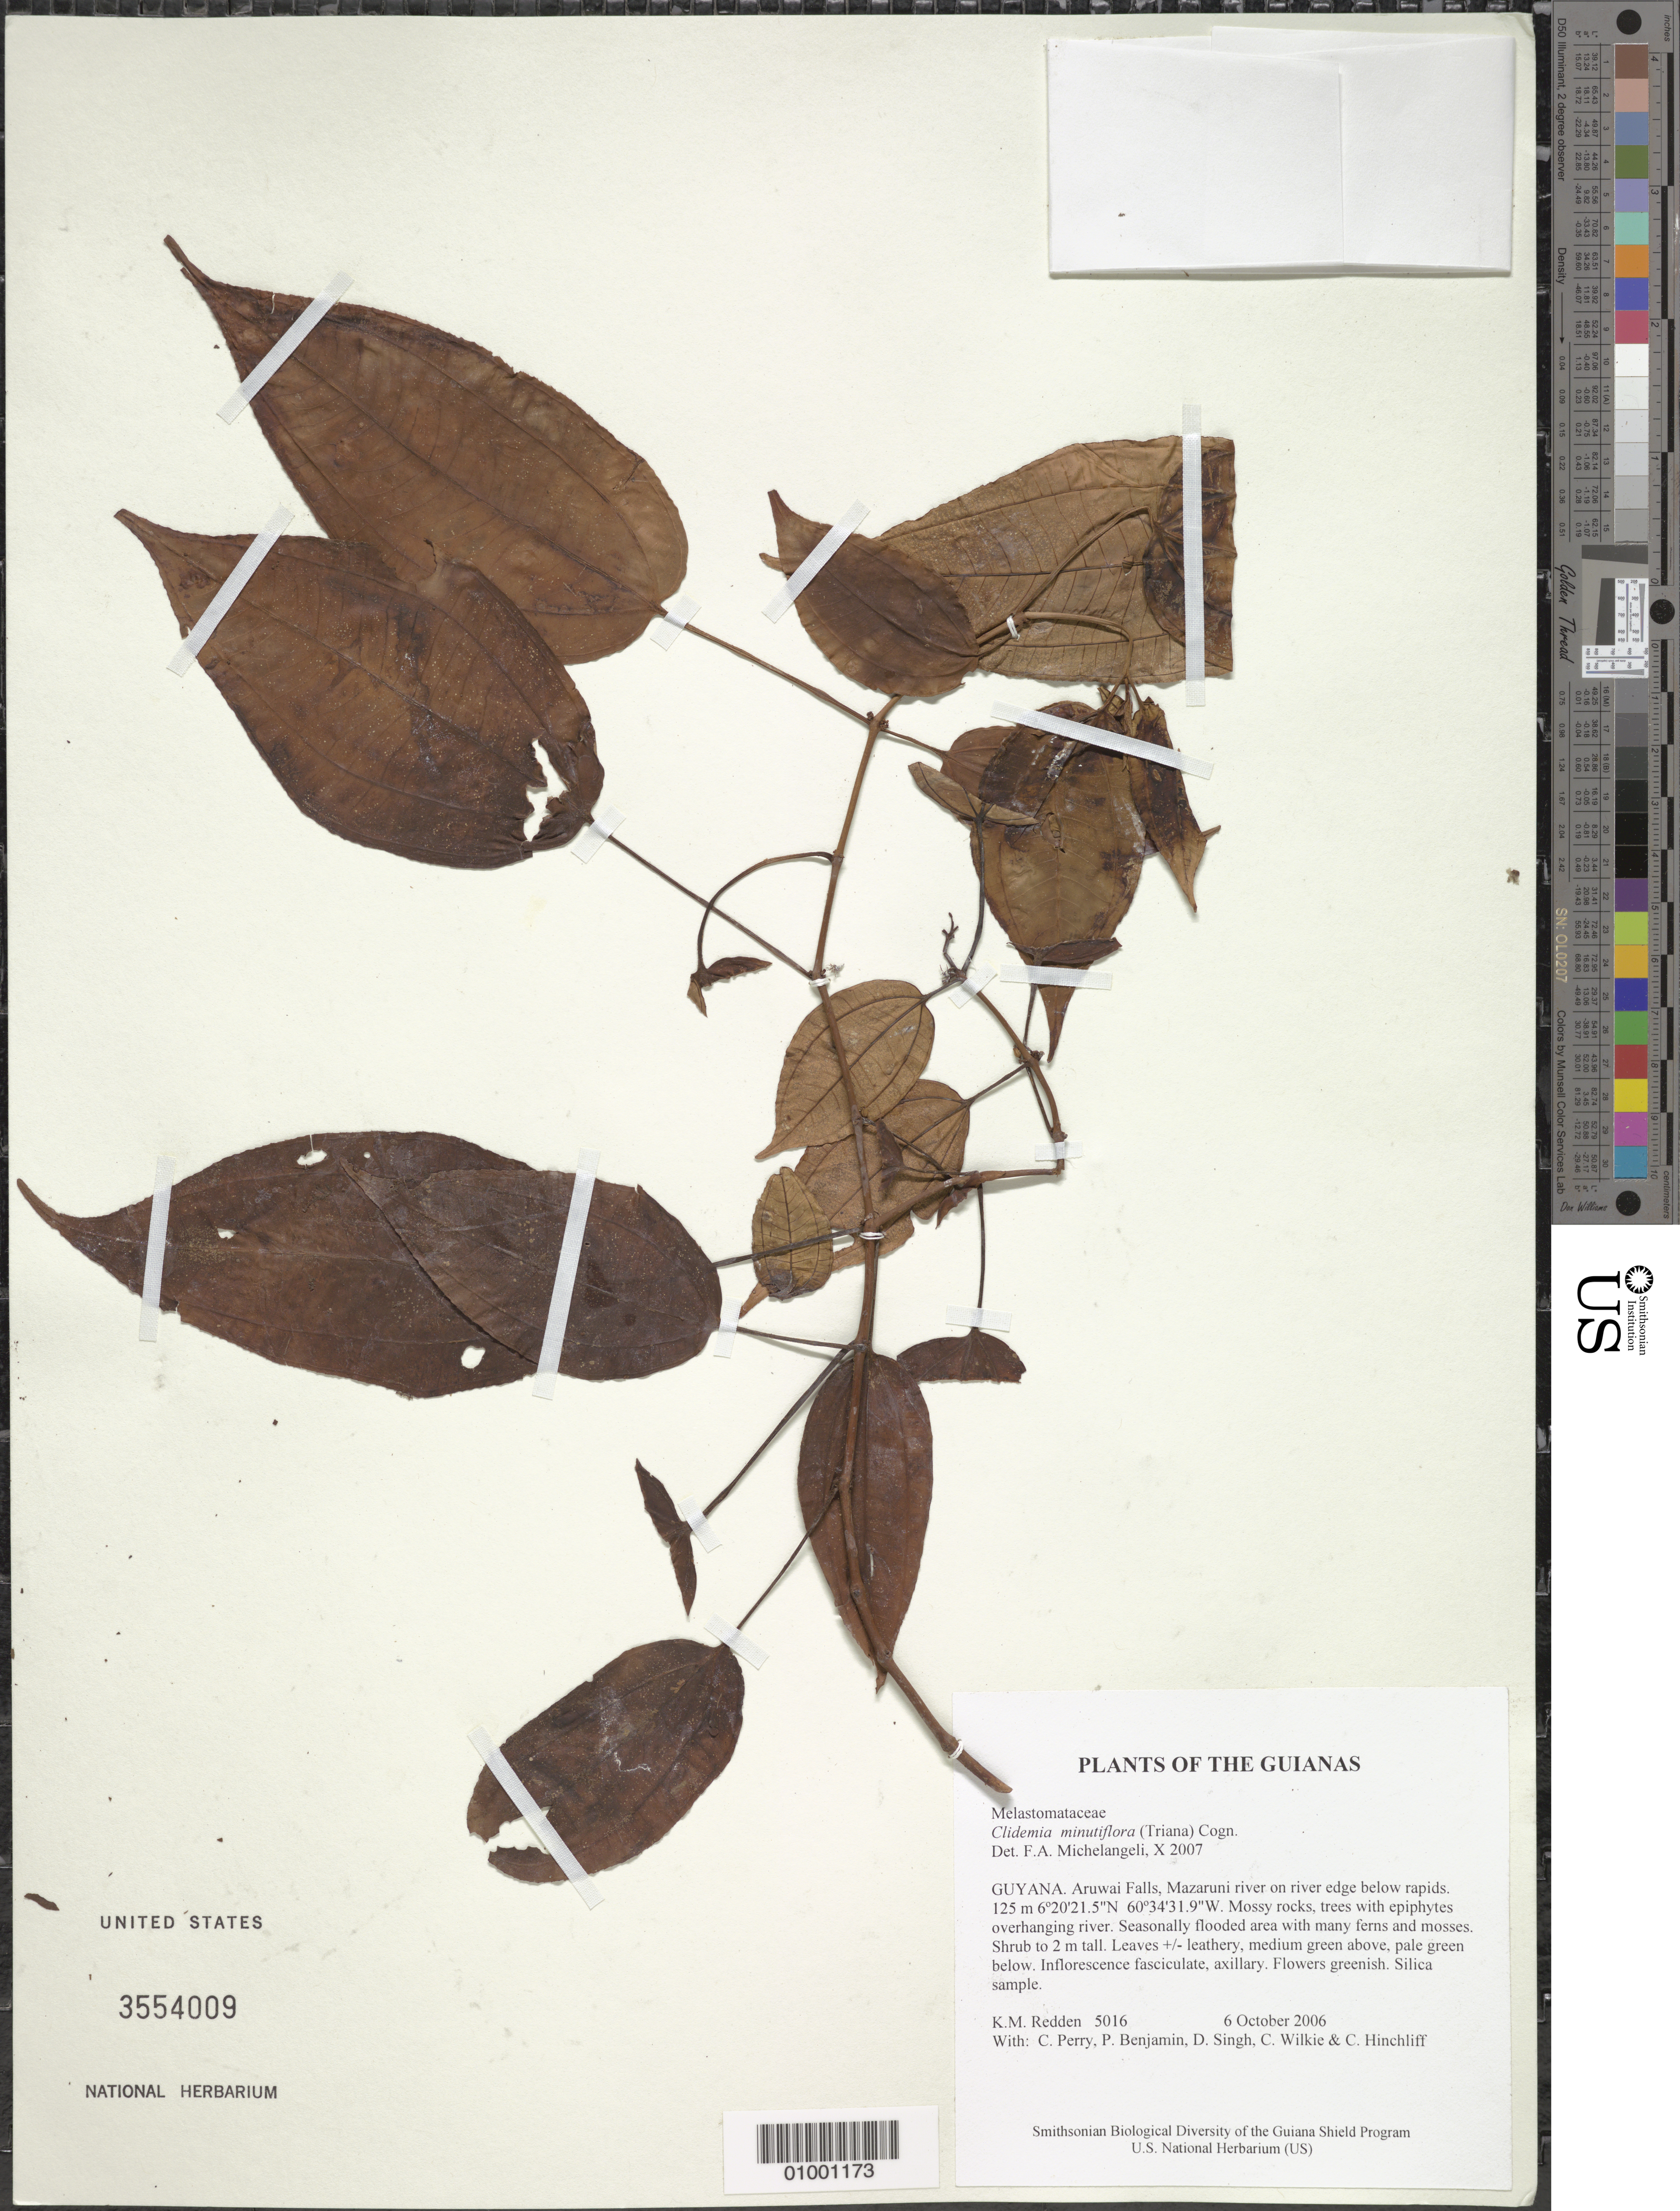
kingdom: Plantae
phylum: Tracheophyta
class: Magnoliopsida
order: Myrtales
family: Melastomataceae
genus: Clidemia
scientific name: Clidemia minutiflora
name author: (Triana) Cogn.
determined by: Michelangeli, F. A.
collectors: K. M. Redden, C. Perry, P. Benjamin, D. Singh, C. Wilkie & C. E. Hinchliff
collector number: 5016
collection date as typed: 6 October 2006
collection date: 2006-10-06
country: Guyana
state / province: Cuyuni-Mazaruni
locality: Arawai Falls, Mazaruni river on river edge below rapids.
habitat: Mossy rocks, trees with epiphytes overhanging river. Seasonally flooded area with many ferns and mosses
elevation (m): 125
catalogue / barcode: US 3554009